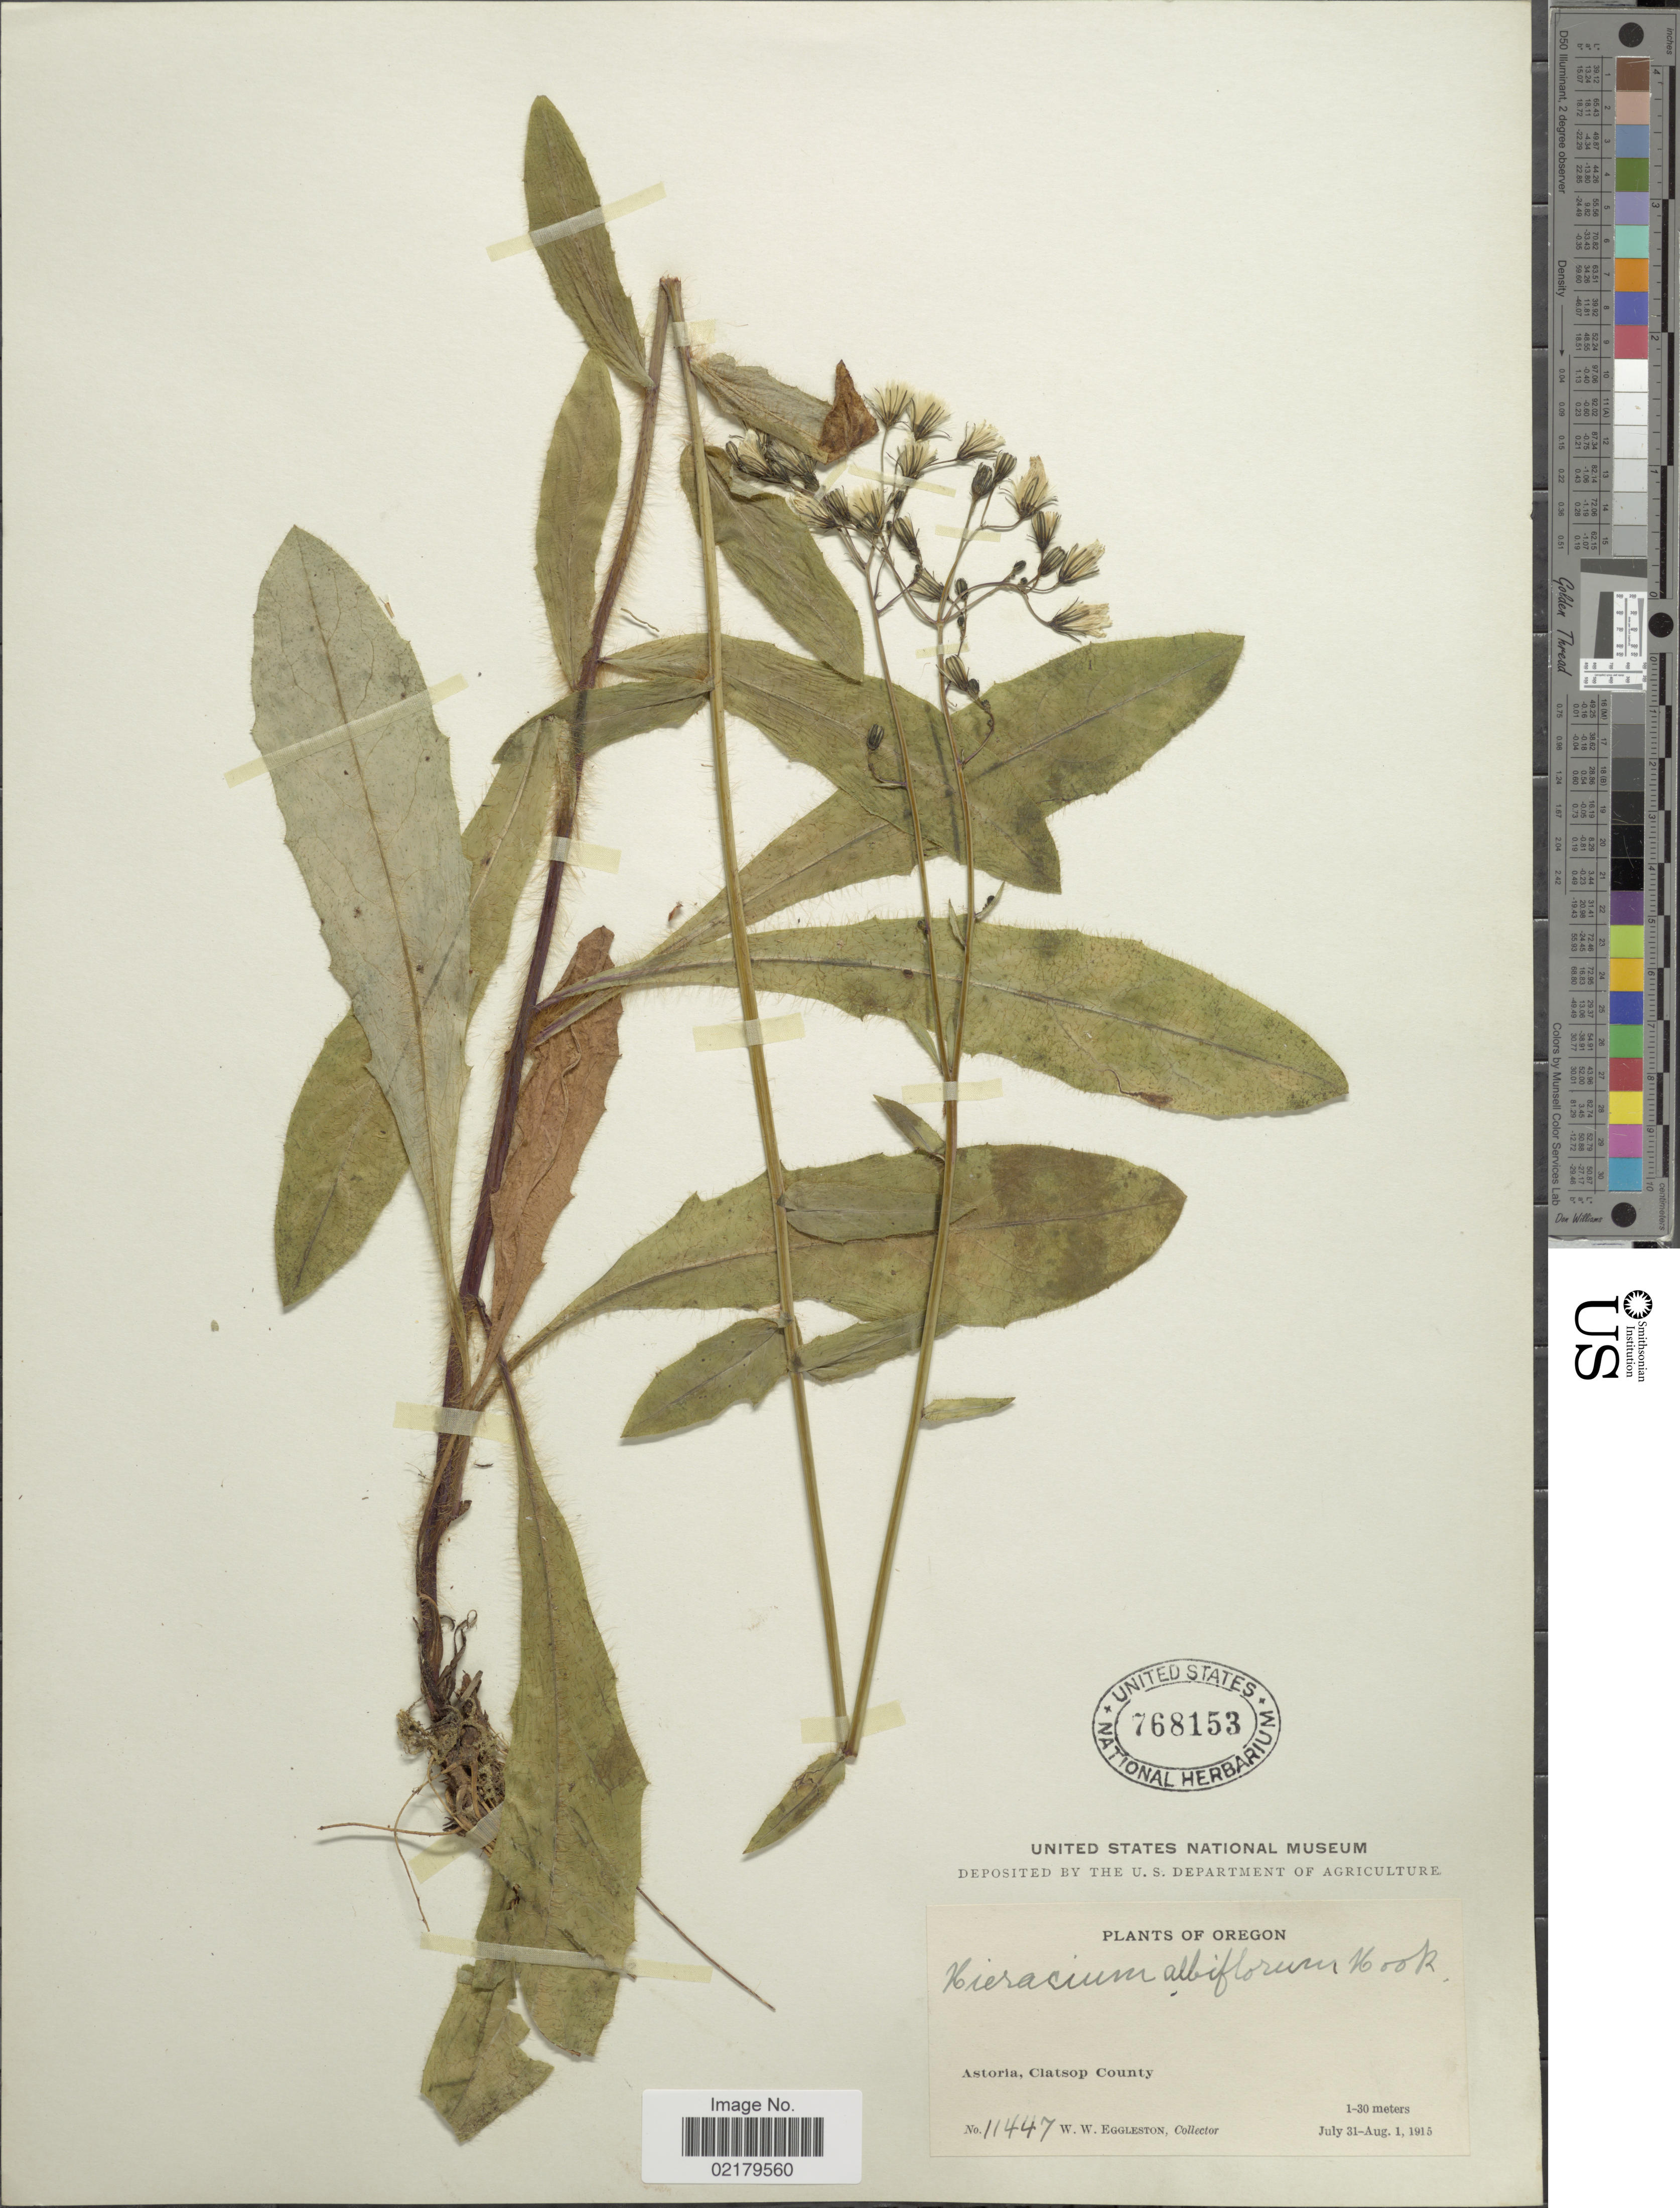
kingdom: Plantae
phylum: Tracheophyta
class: Magnoliopsida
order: Asterales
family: Asteraceae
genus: Hieracium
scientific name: Hieracium albiflorum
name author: Hook.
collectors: W. W. Eggleston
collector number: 11447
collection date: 1915-07-31/1915-08-01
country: United States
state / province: Oregon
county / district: Clatsop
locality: Astoria, Clatsop County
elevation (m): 1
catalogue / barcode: US 768153